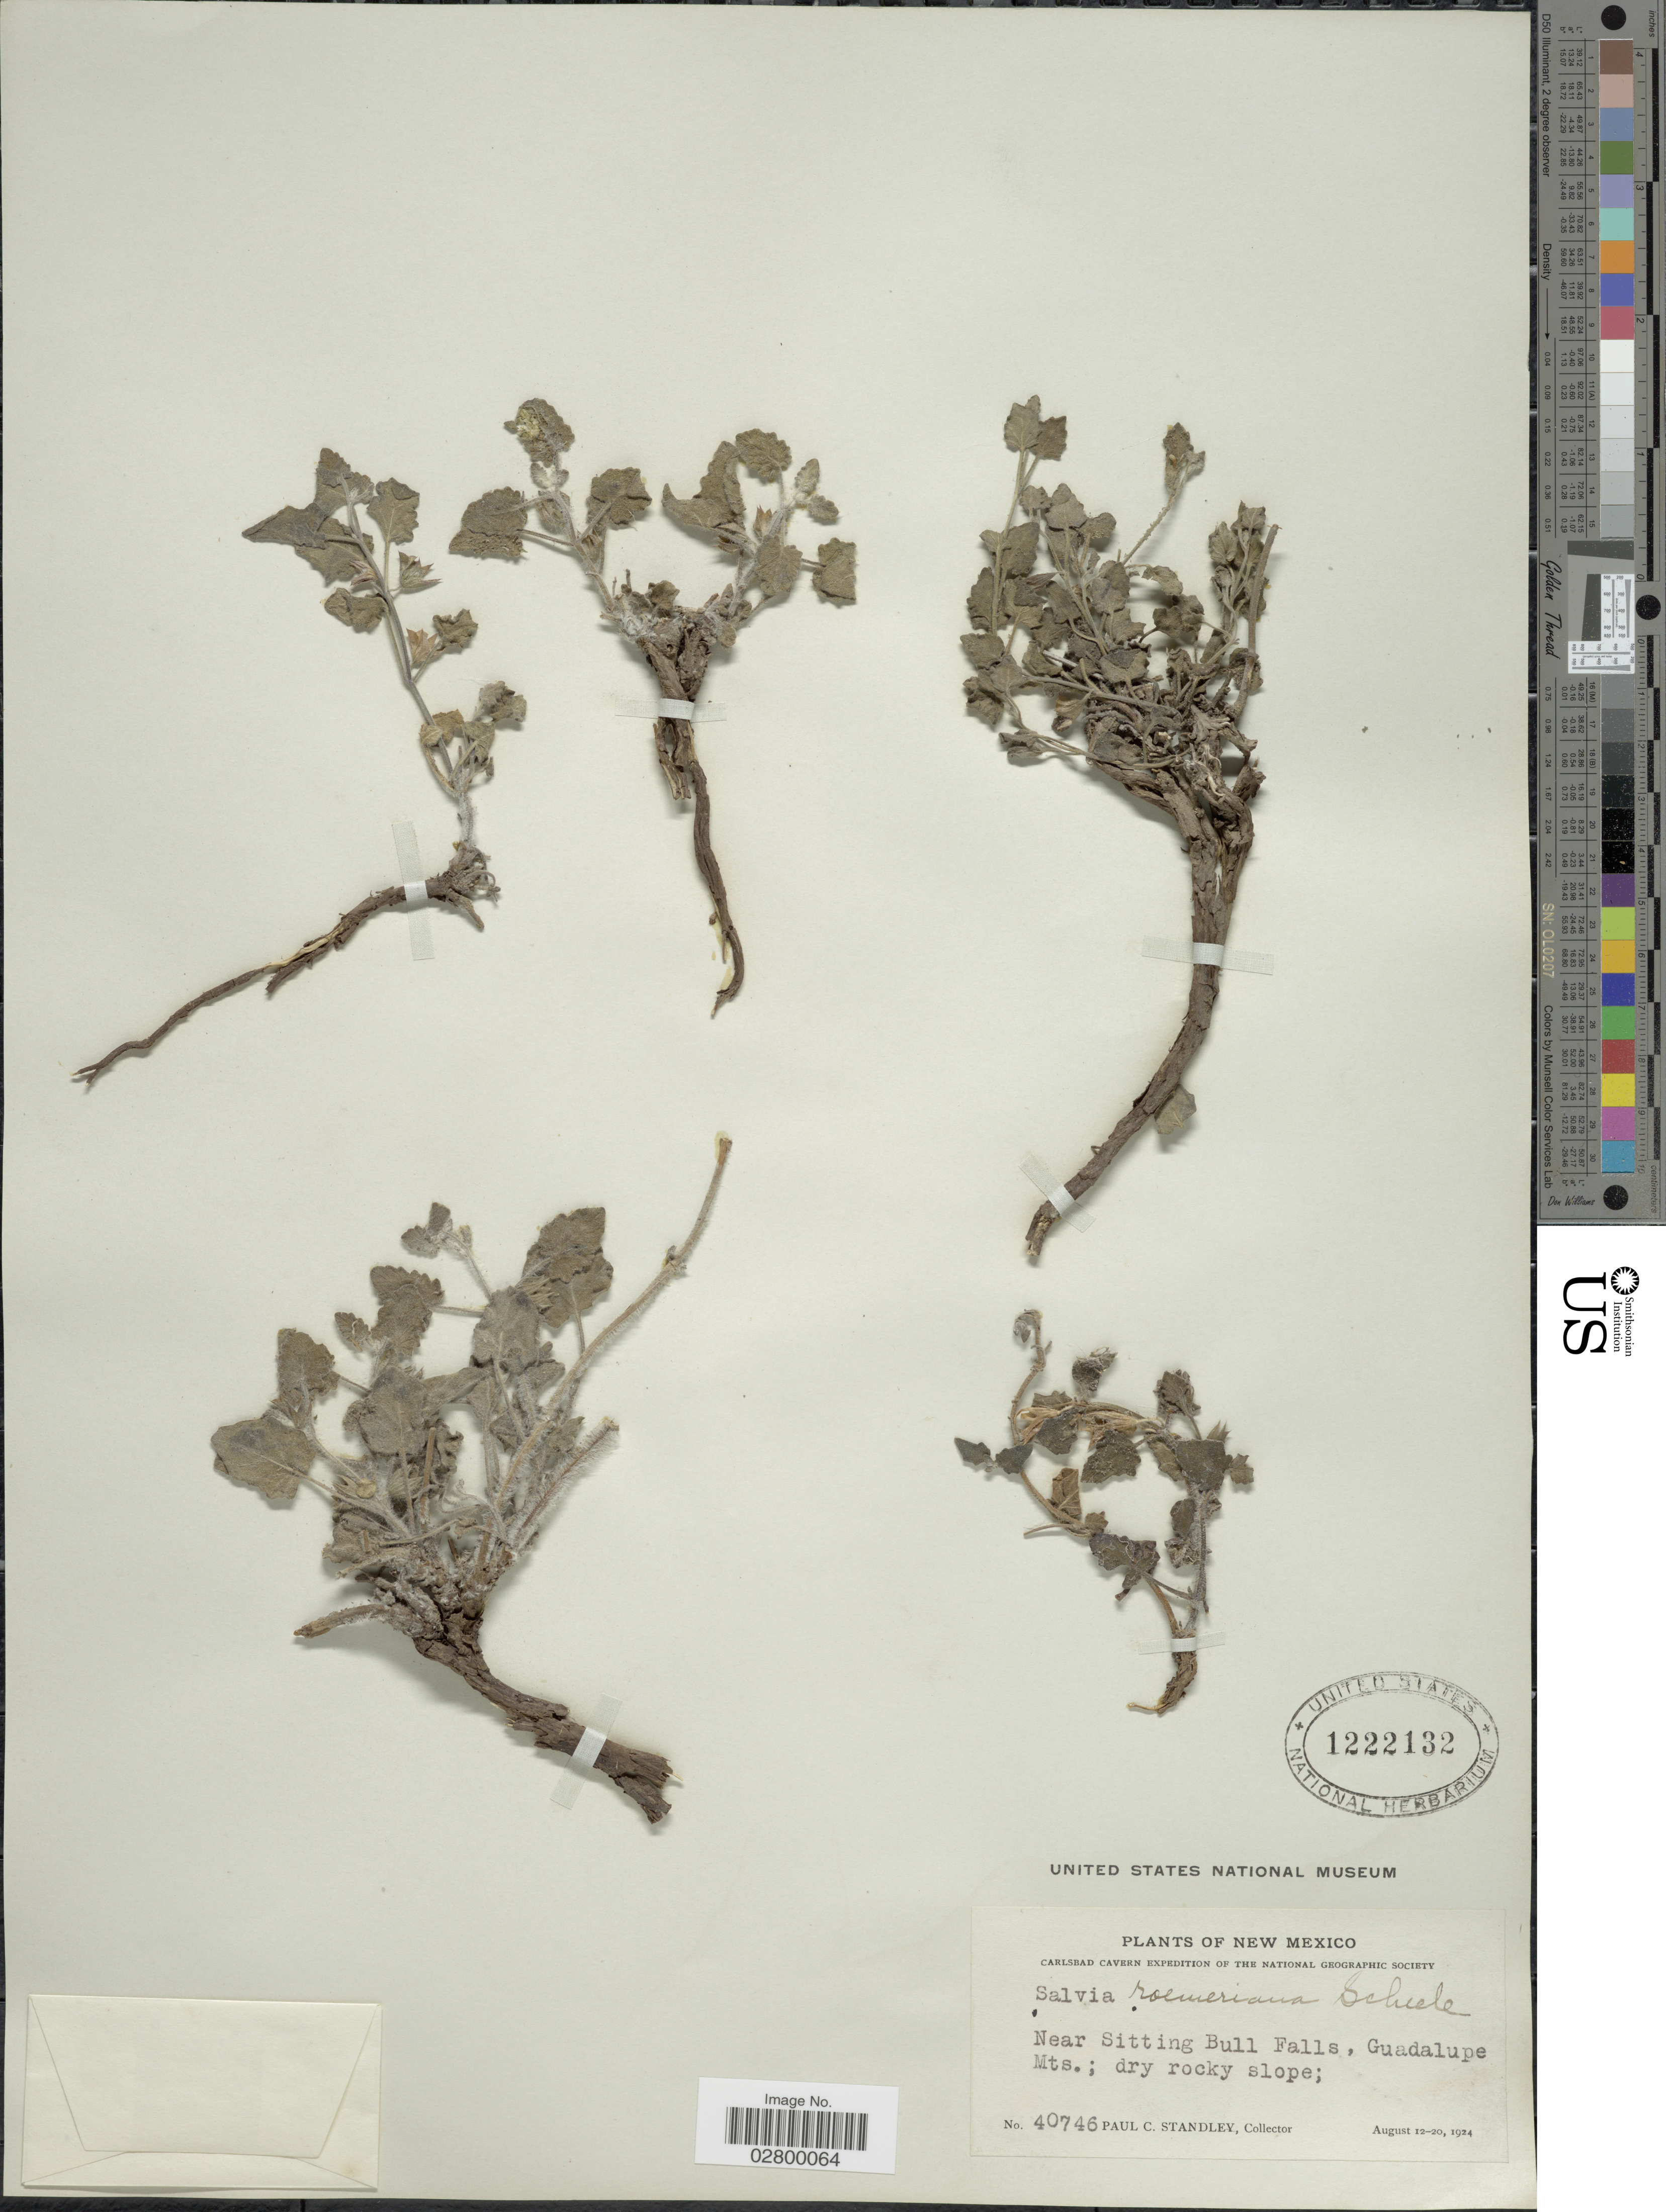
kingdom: Plantae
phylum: Tracheophyta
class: Magnoliopsida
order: Lamiales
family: Lamiaceae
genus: Salvia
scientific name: Salvia roemeriana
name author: Scheele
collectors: P. C. Standley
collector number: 40746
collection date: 1924-08-12/1924-08-20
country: United States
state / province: New Mexico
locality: Near Sitting Bull Falls, Guadalupe Mts.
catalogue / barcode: US 1222132